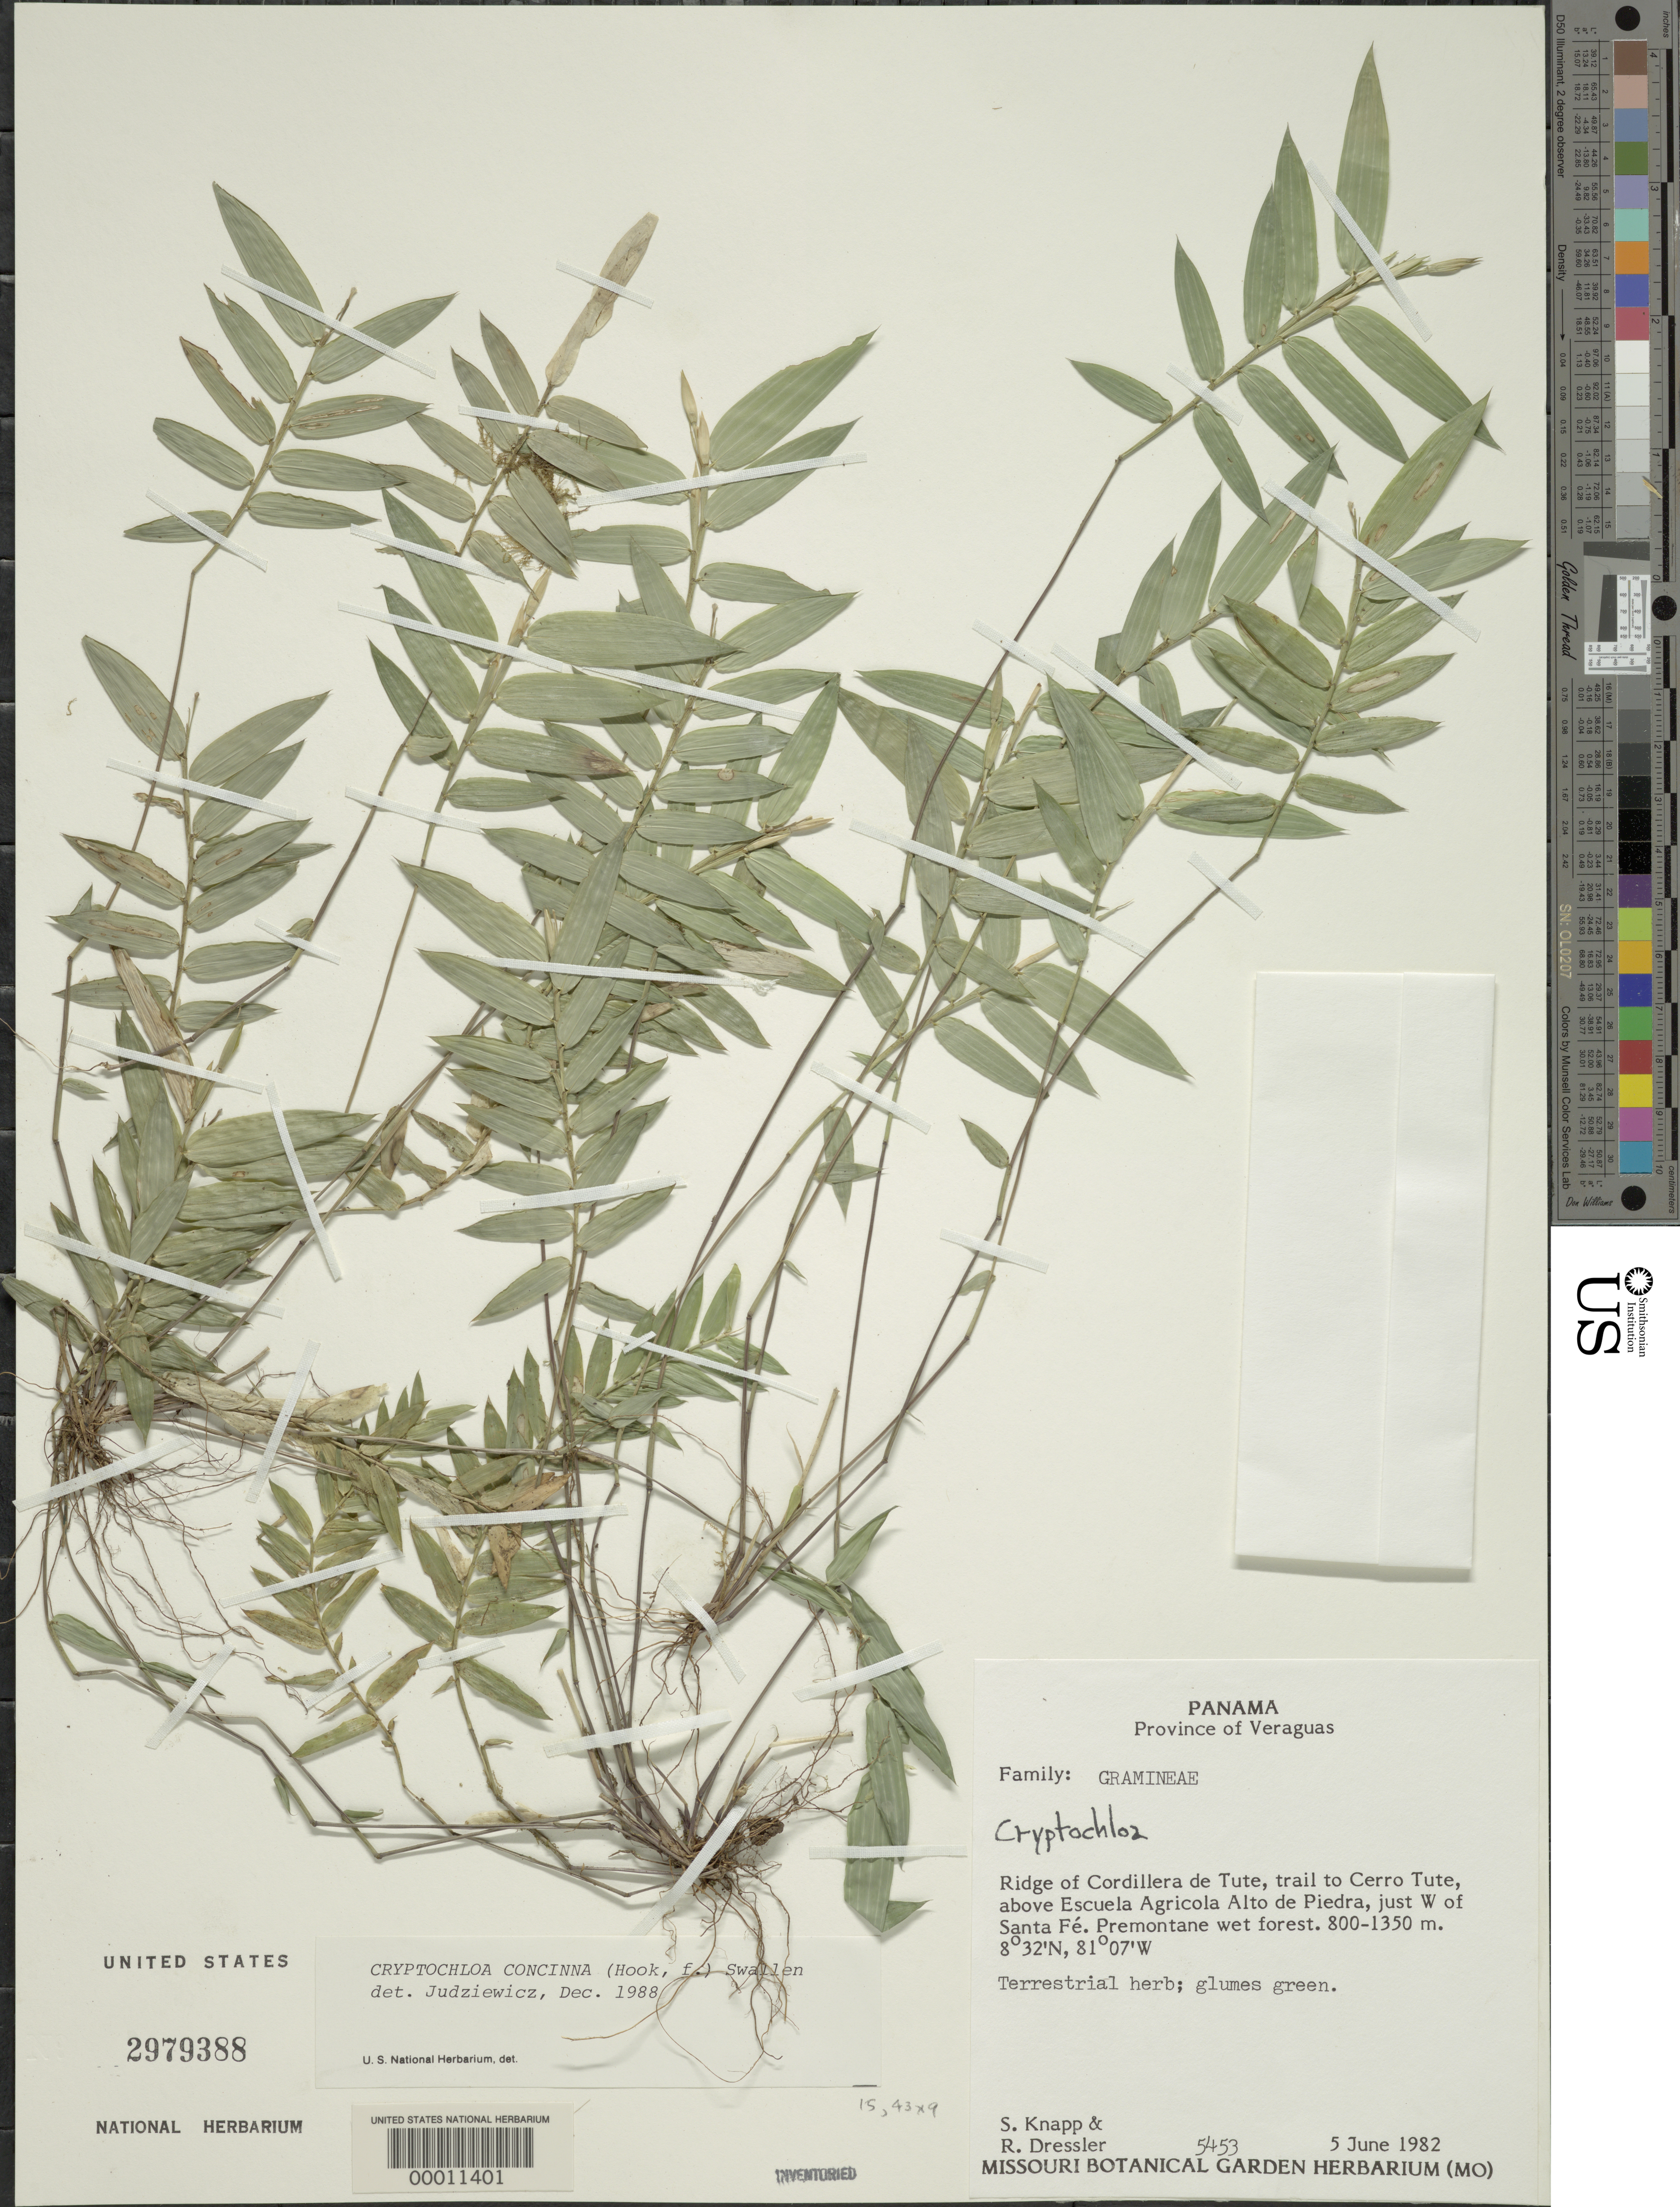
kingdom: Plantae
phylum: Tracheophyta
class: Liliopsida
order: Poales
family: Poaceae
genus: Cryptochloa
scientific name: Cryptochloa sp.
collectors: S. Knapp & R. Dressler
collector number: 5453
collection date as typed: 05 Jun 1982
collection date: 1982-06-05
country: Panama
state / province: Veraguas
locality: Cordillera de Tute, Cerro Tute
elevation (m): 800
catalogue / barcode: US 2979388